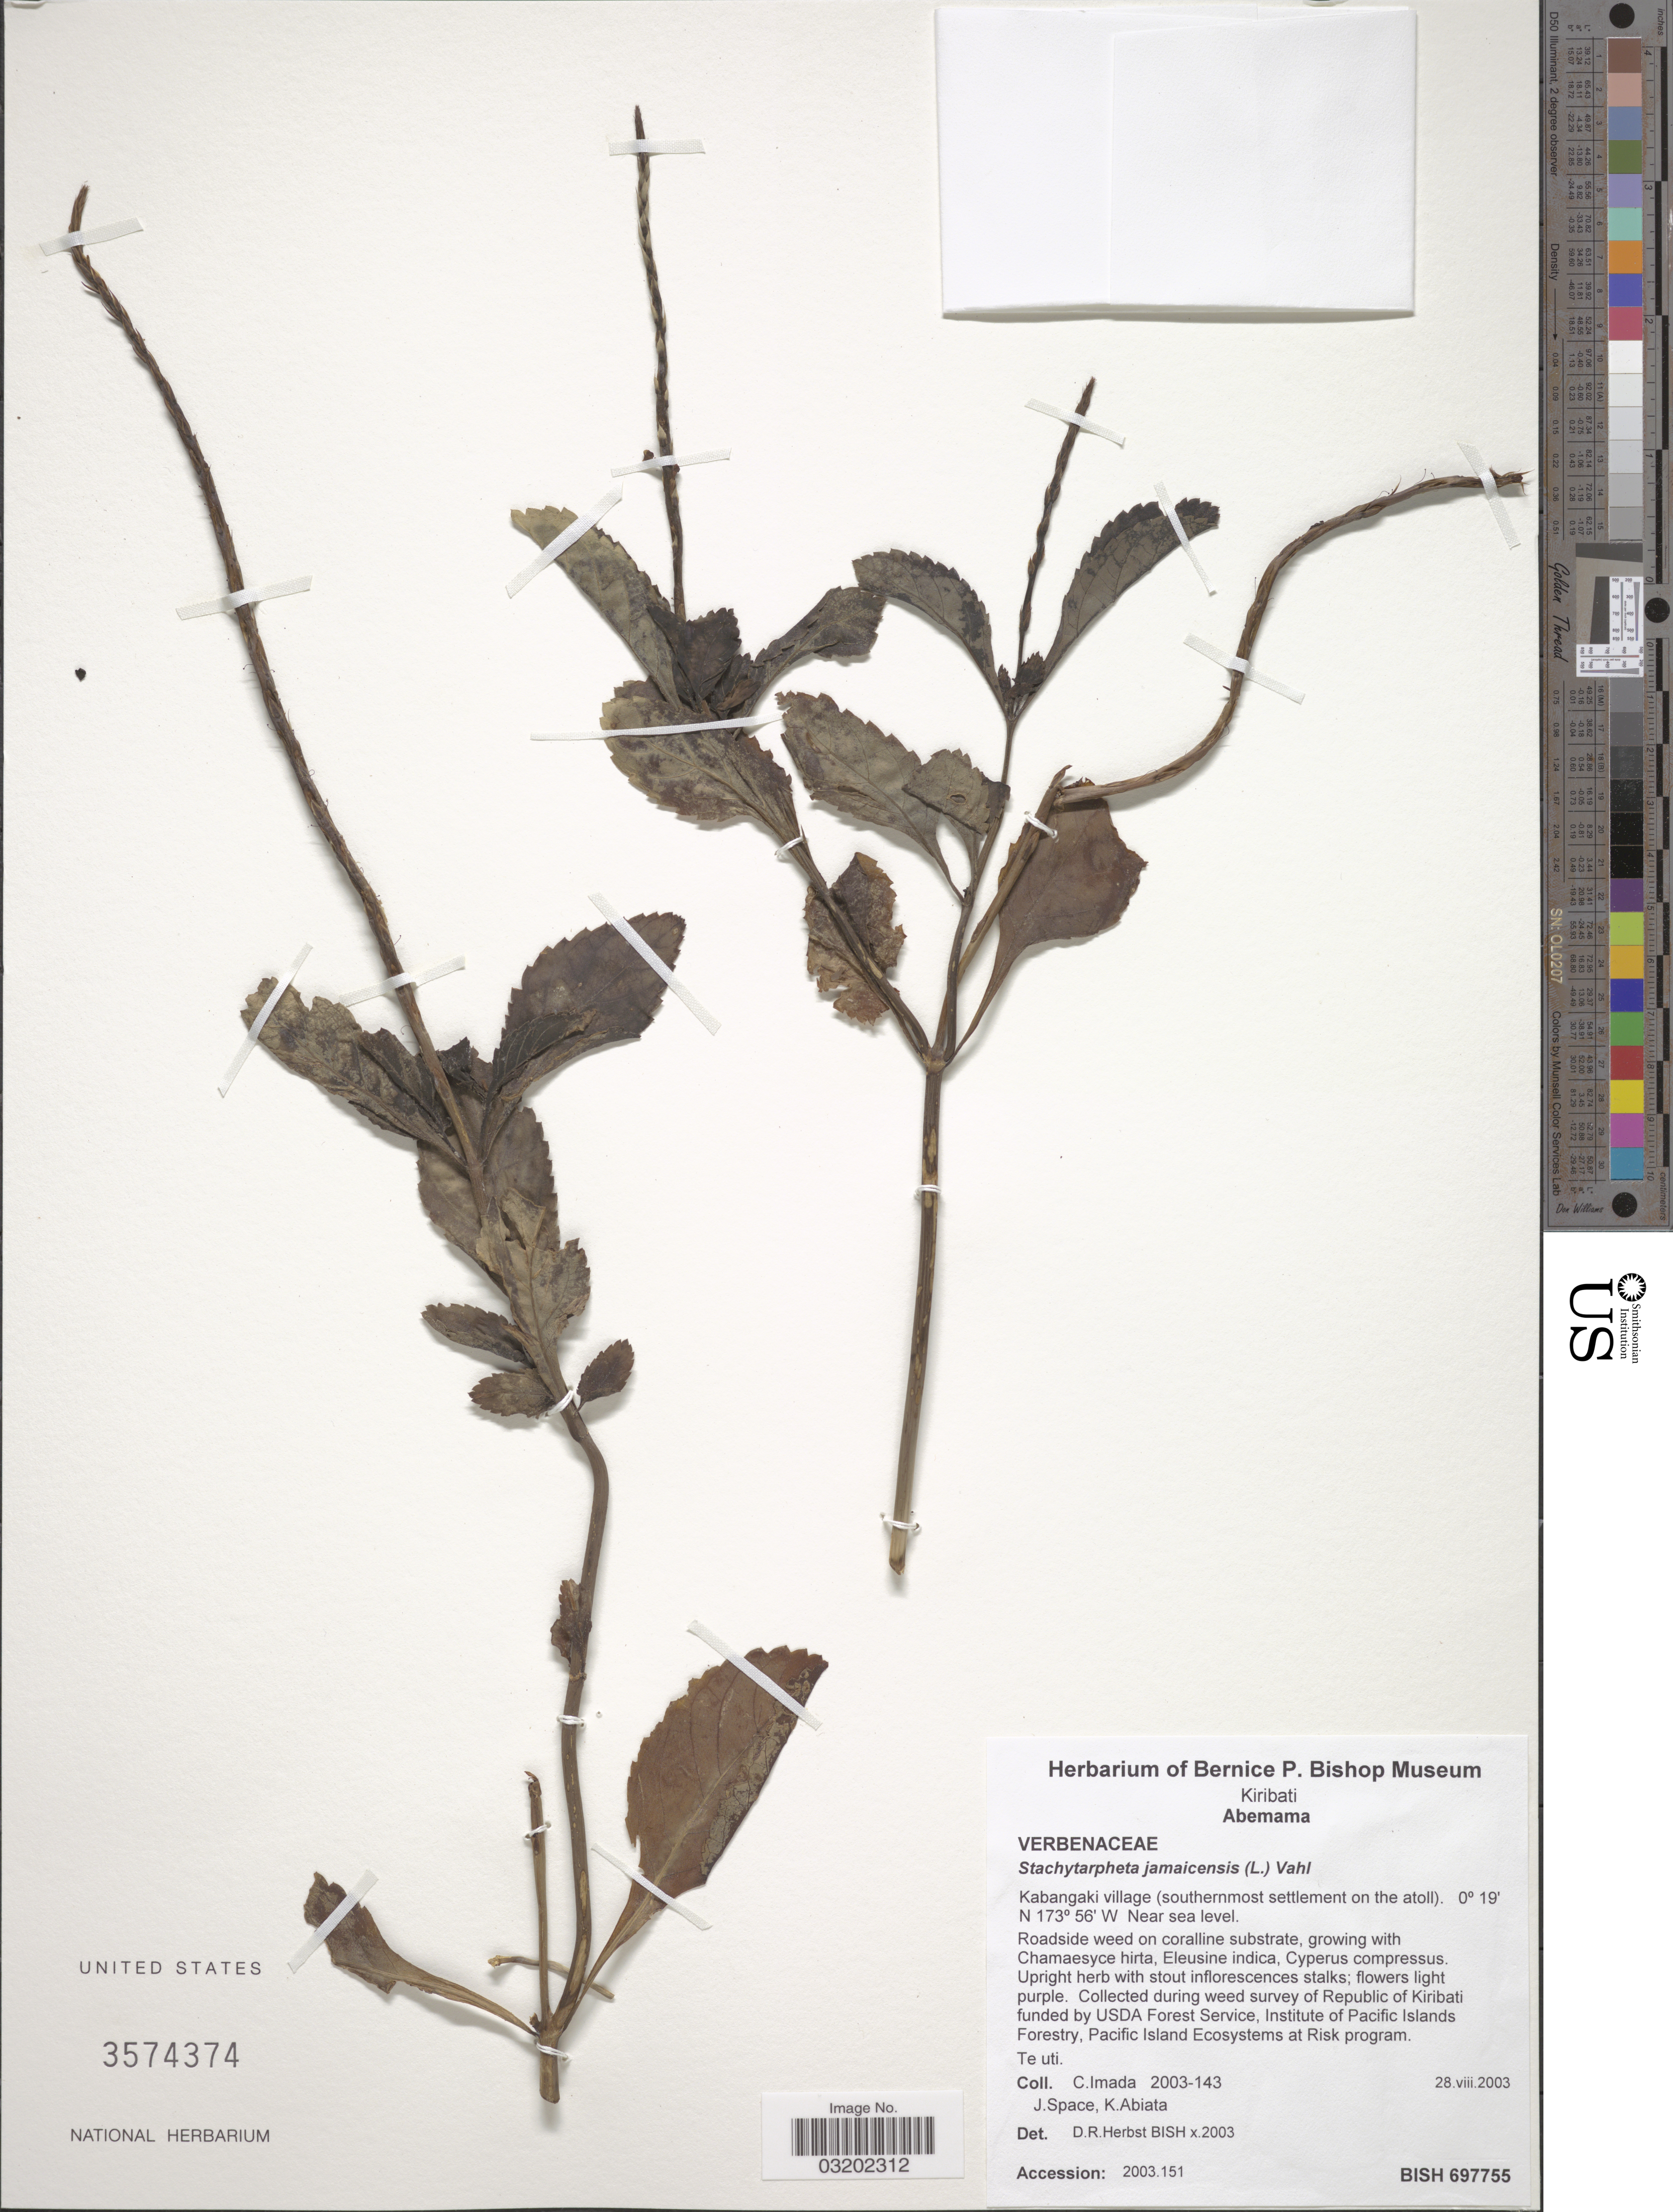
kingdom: Plantae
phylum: Tracheophyta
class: Magnoliopsida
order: Lamiales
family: Verbenaceae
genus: Stachytarpheta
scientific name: Stachytarpheta jamaicensis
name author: (L.) Vahl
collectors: C. Imada, J. Space & K. Abiata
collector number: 2003-143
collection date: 2003-08-28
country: Kiribati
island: Abemama Atoll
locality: Abemama. Kabangaki village (southernmost settlement on the atoll).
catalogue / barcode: US 3574374